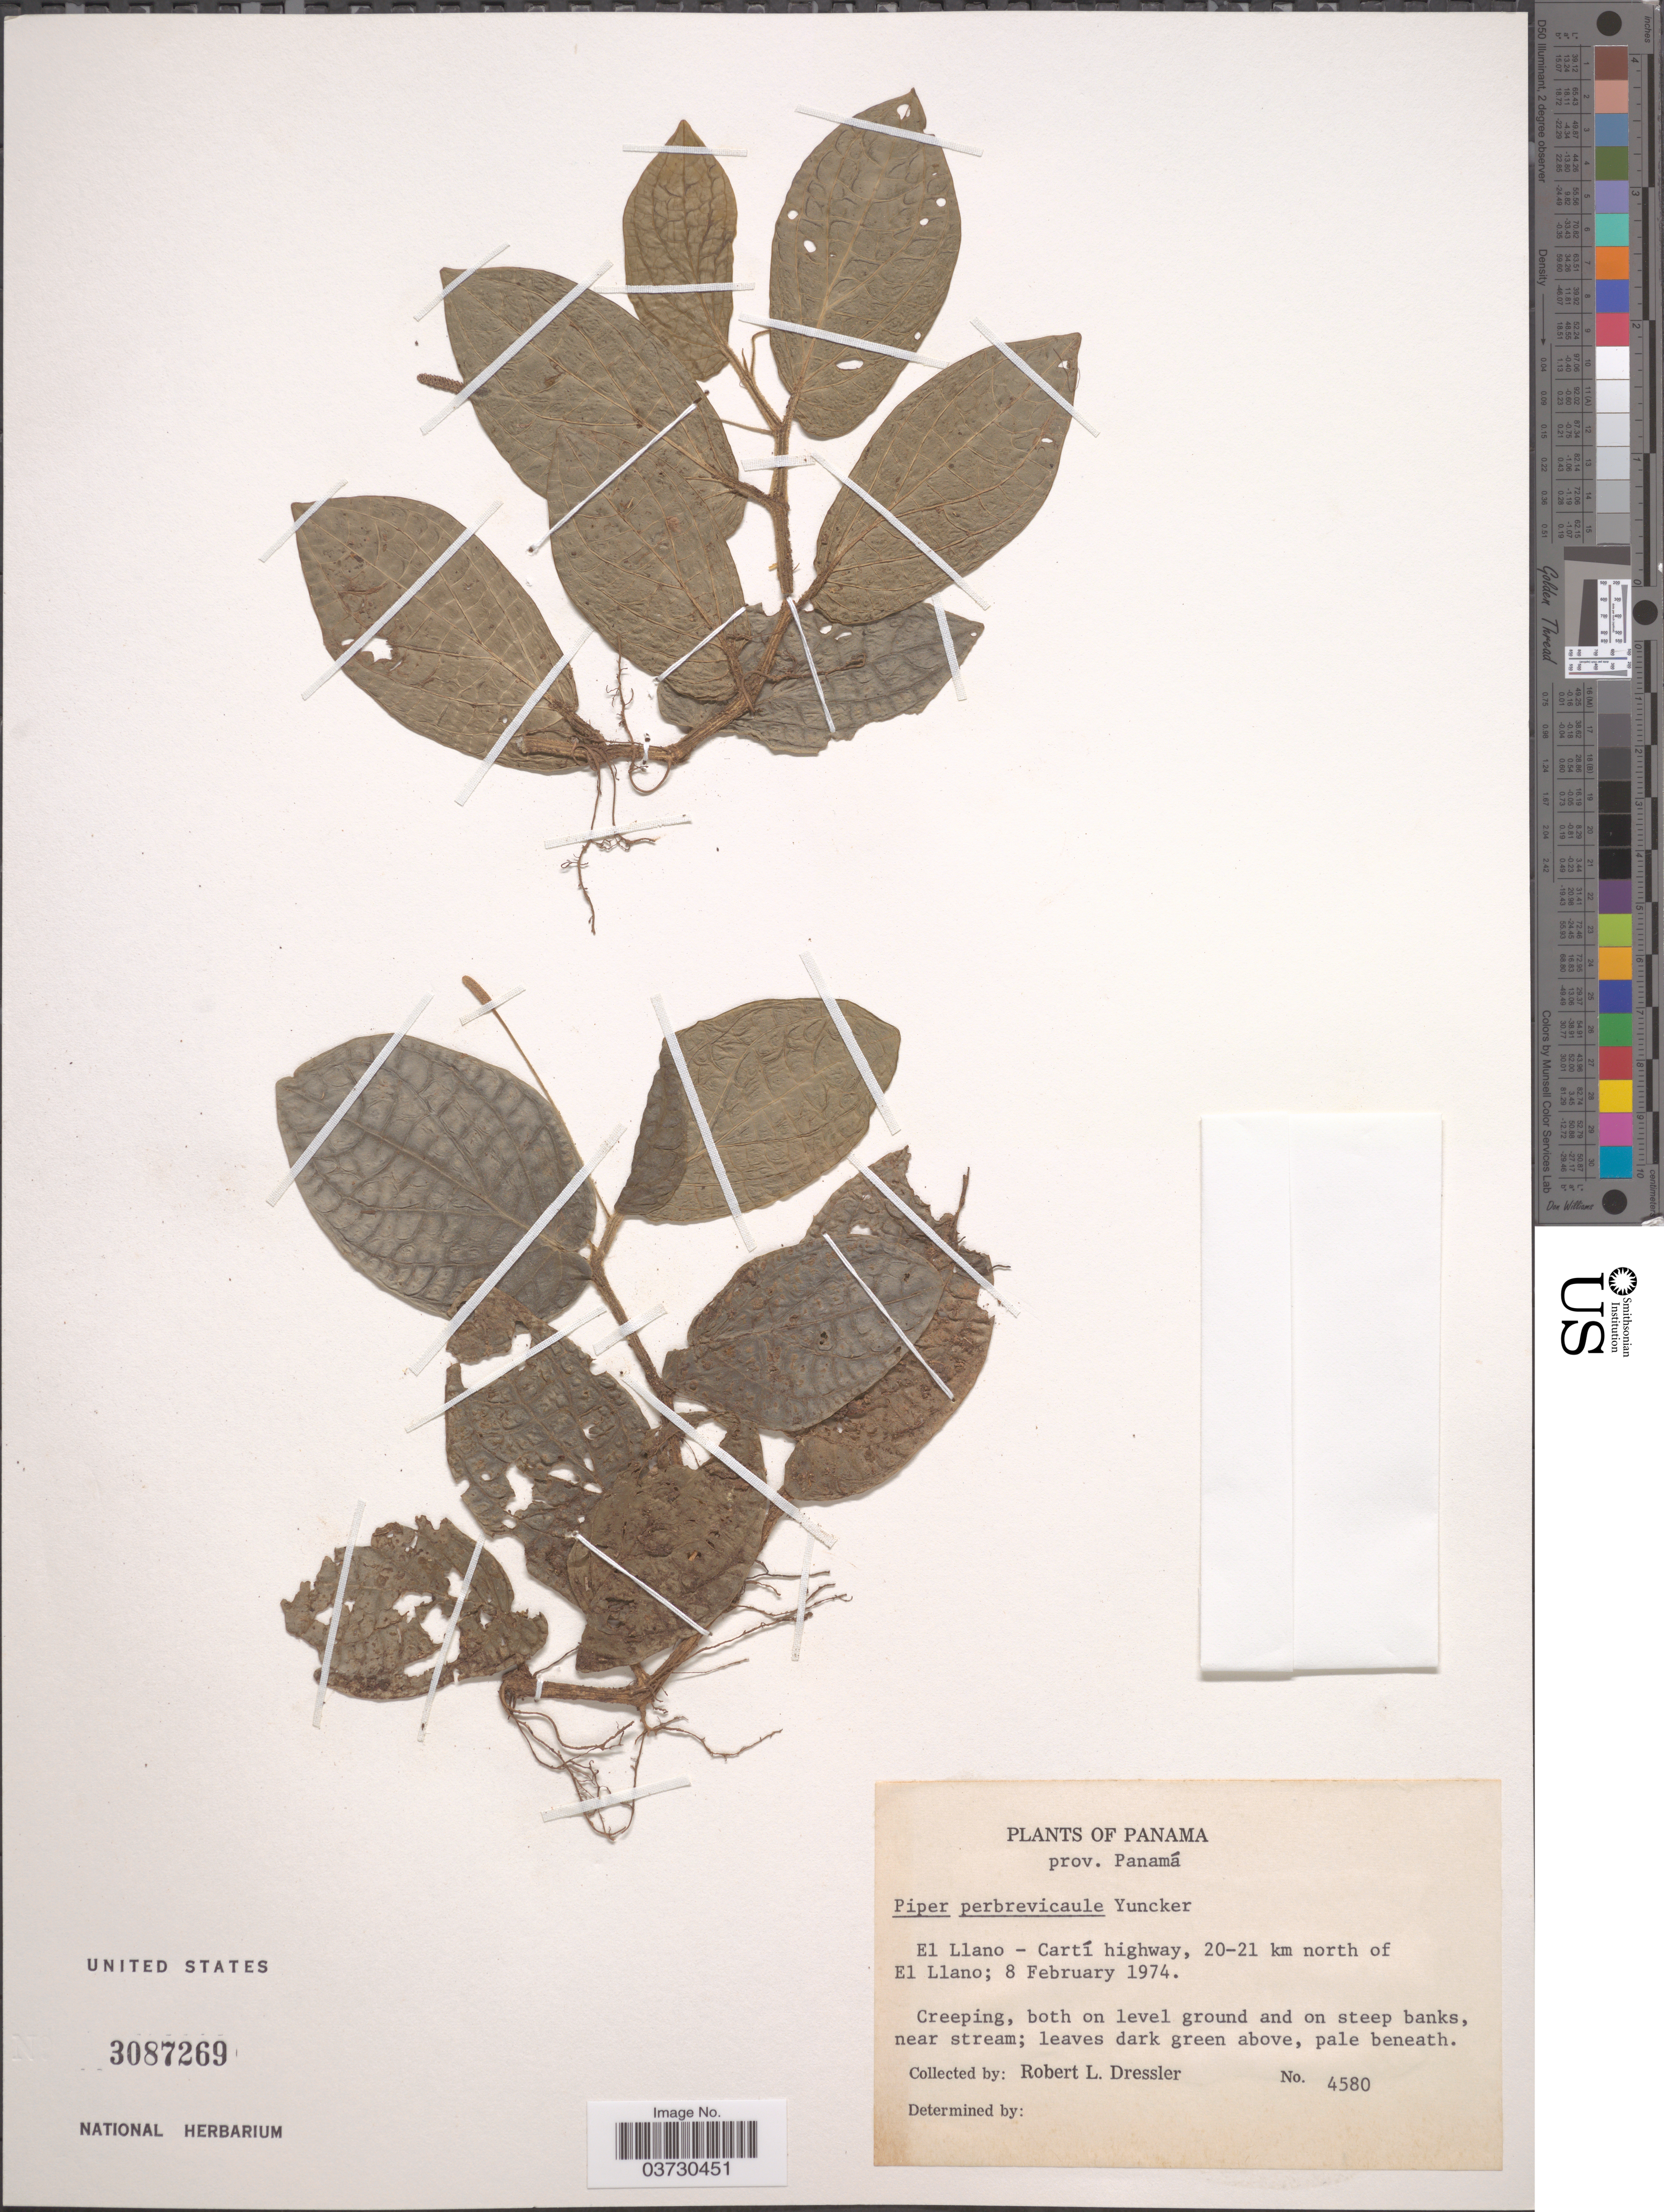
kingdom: Plantae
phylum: Tracheophyta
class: Magnoliopsida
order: Piperales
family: Piperaceae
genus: Piper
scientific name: Piper perbrevicaule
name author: Yunck.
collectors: R. Dressler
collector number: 4580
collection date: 1974-02-08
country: Panama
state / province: Panamá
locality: El Llano - Cartí highway, 20-21 km north of El Llano.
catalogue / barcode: US 3087269